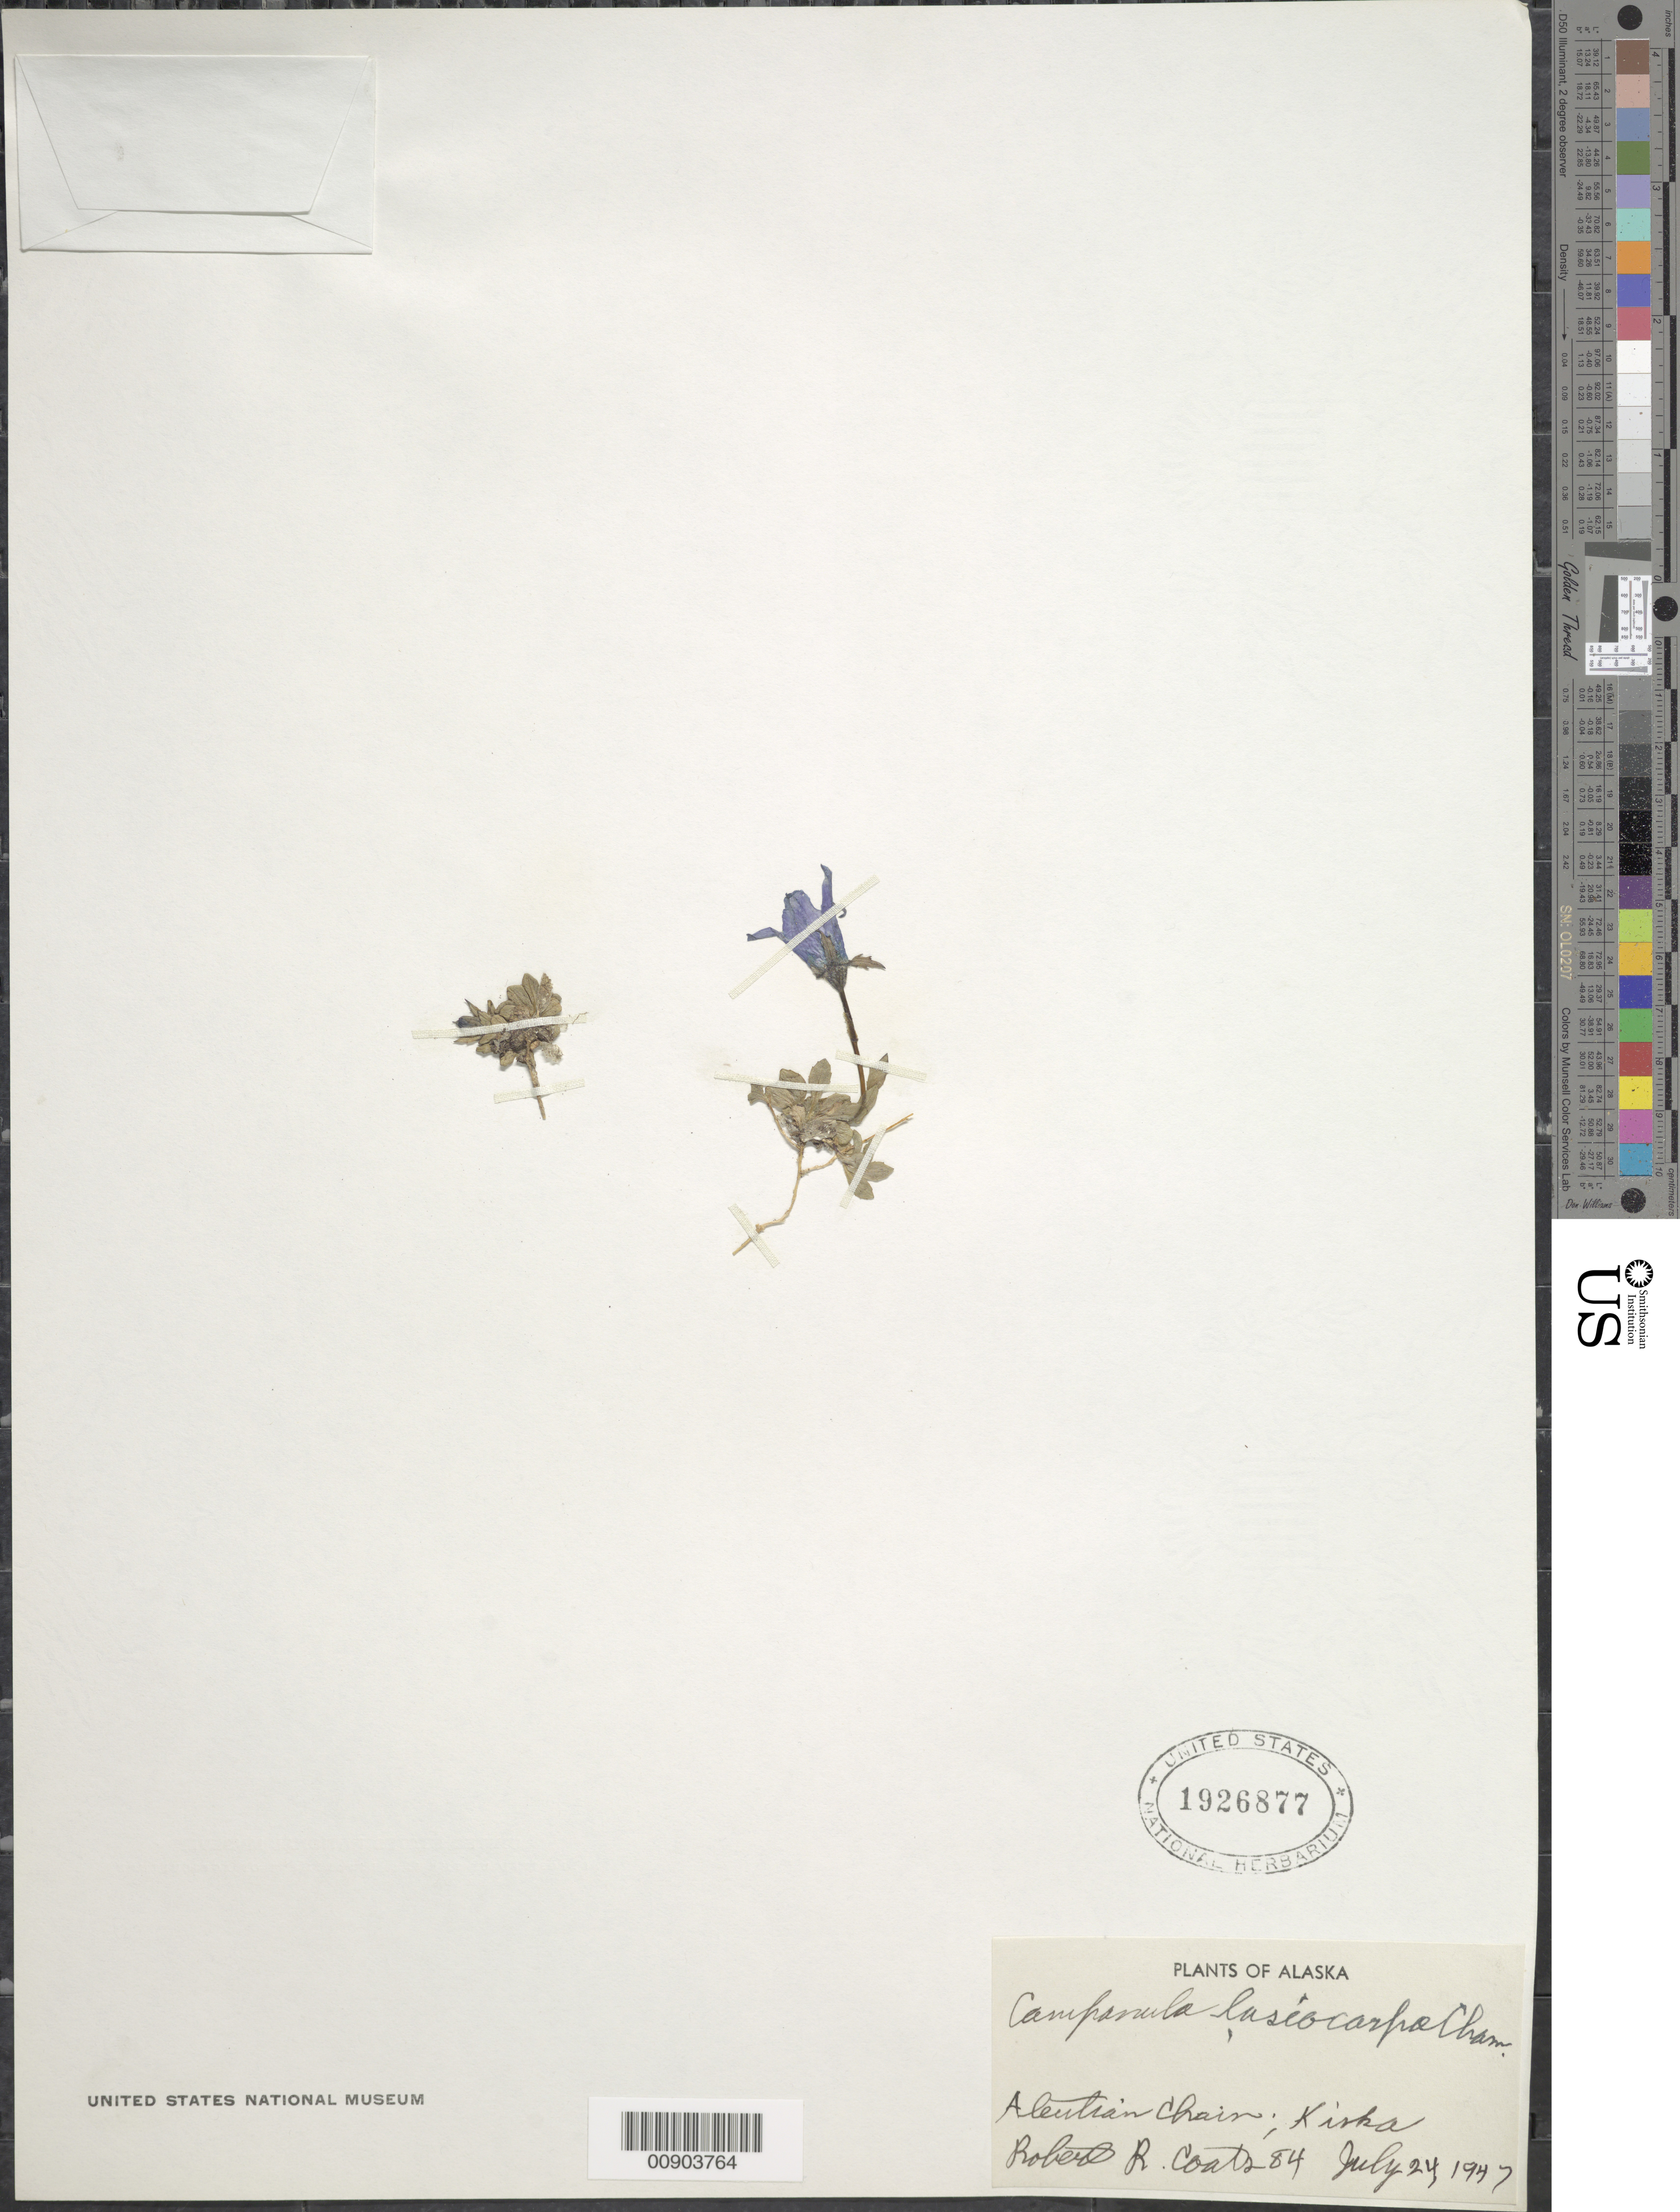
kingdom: Plantae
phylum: Tracheophyta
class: Magnoliopsida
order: Asterales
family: Campanulaceae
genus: Campanula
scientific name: Campanula lasiocarpa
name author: Cham.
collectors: R. Coats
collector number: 84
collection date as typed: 24 Jul 1947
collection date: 1947-07-24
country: United States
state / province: Alaska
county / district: Aleutians West Census Area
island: Kiska Island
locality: Aleutian Chain, Kiska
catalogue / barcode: US 1926877